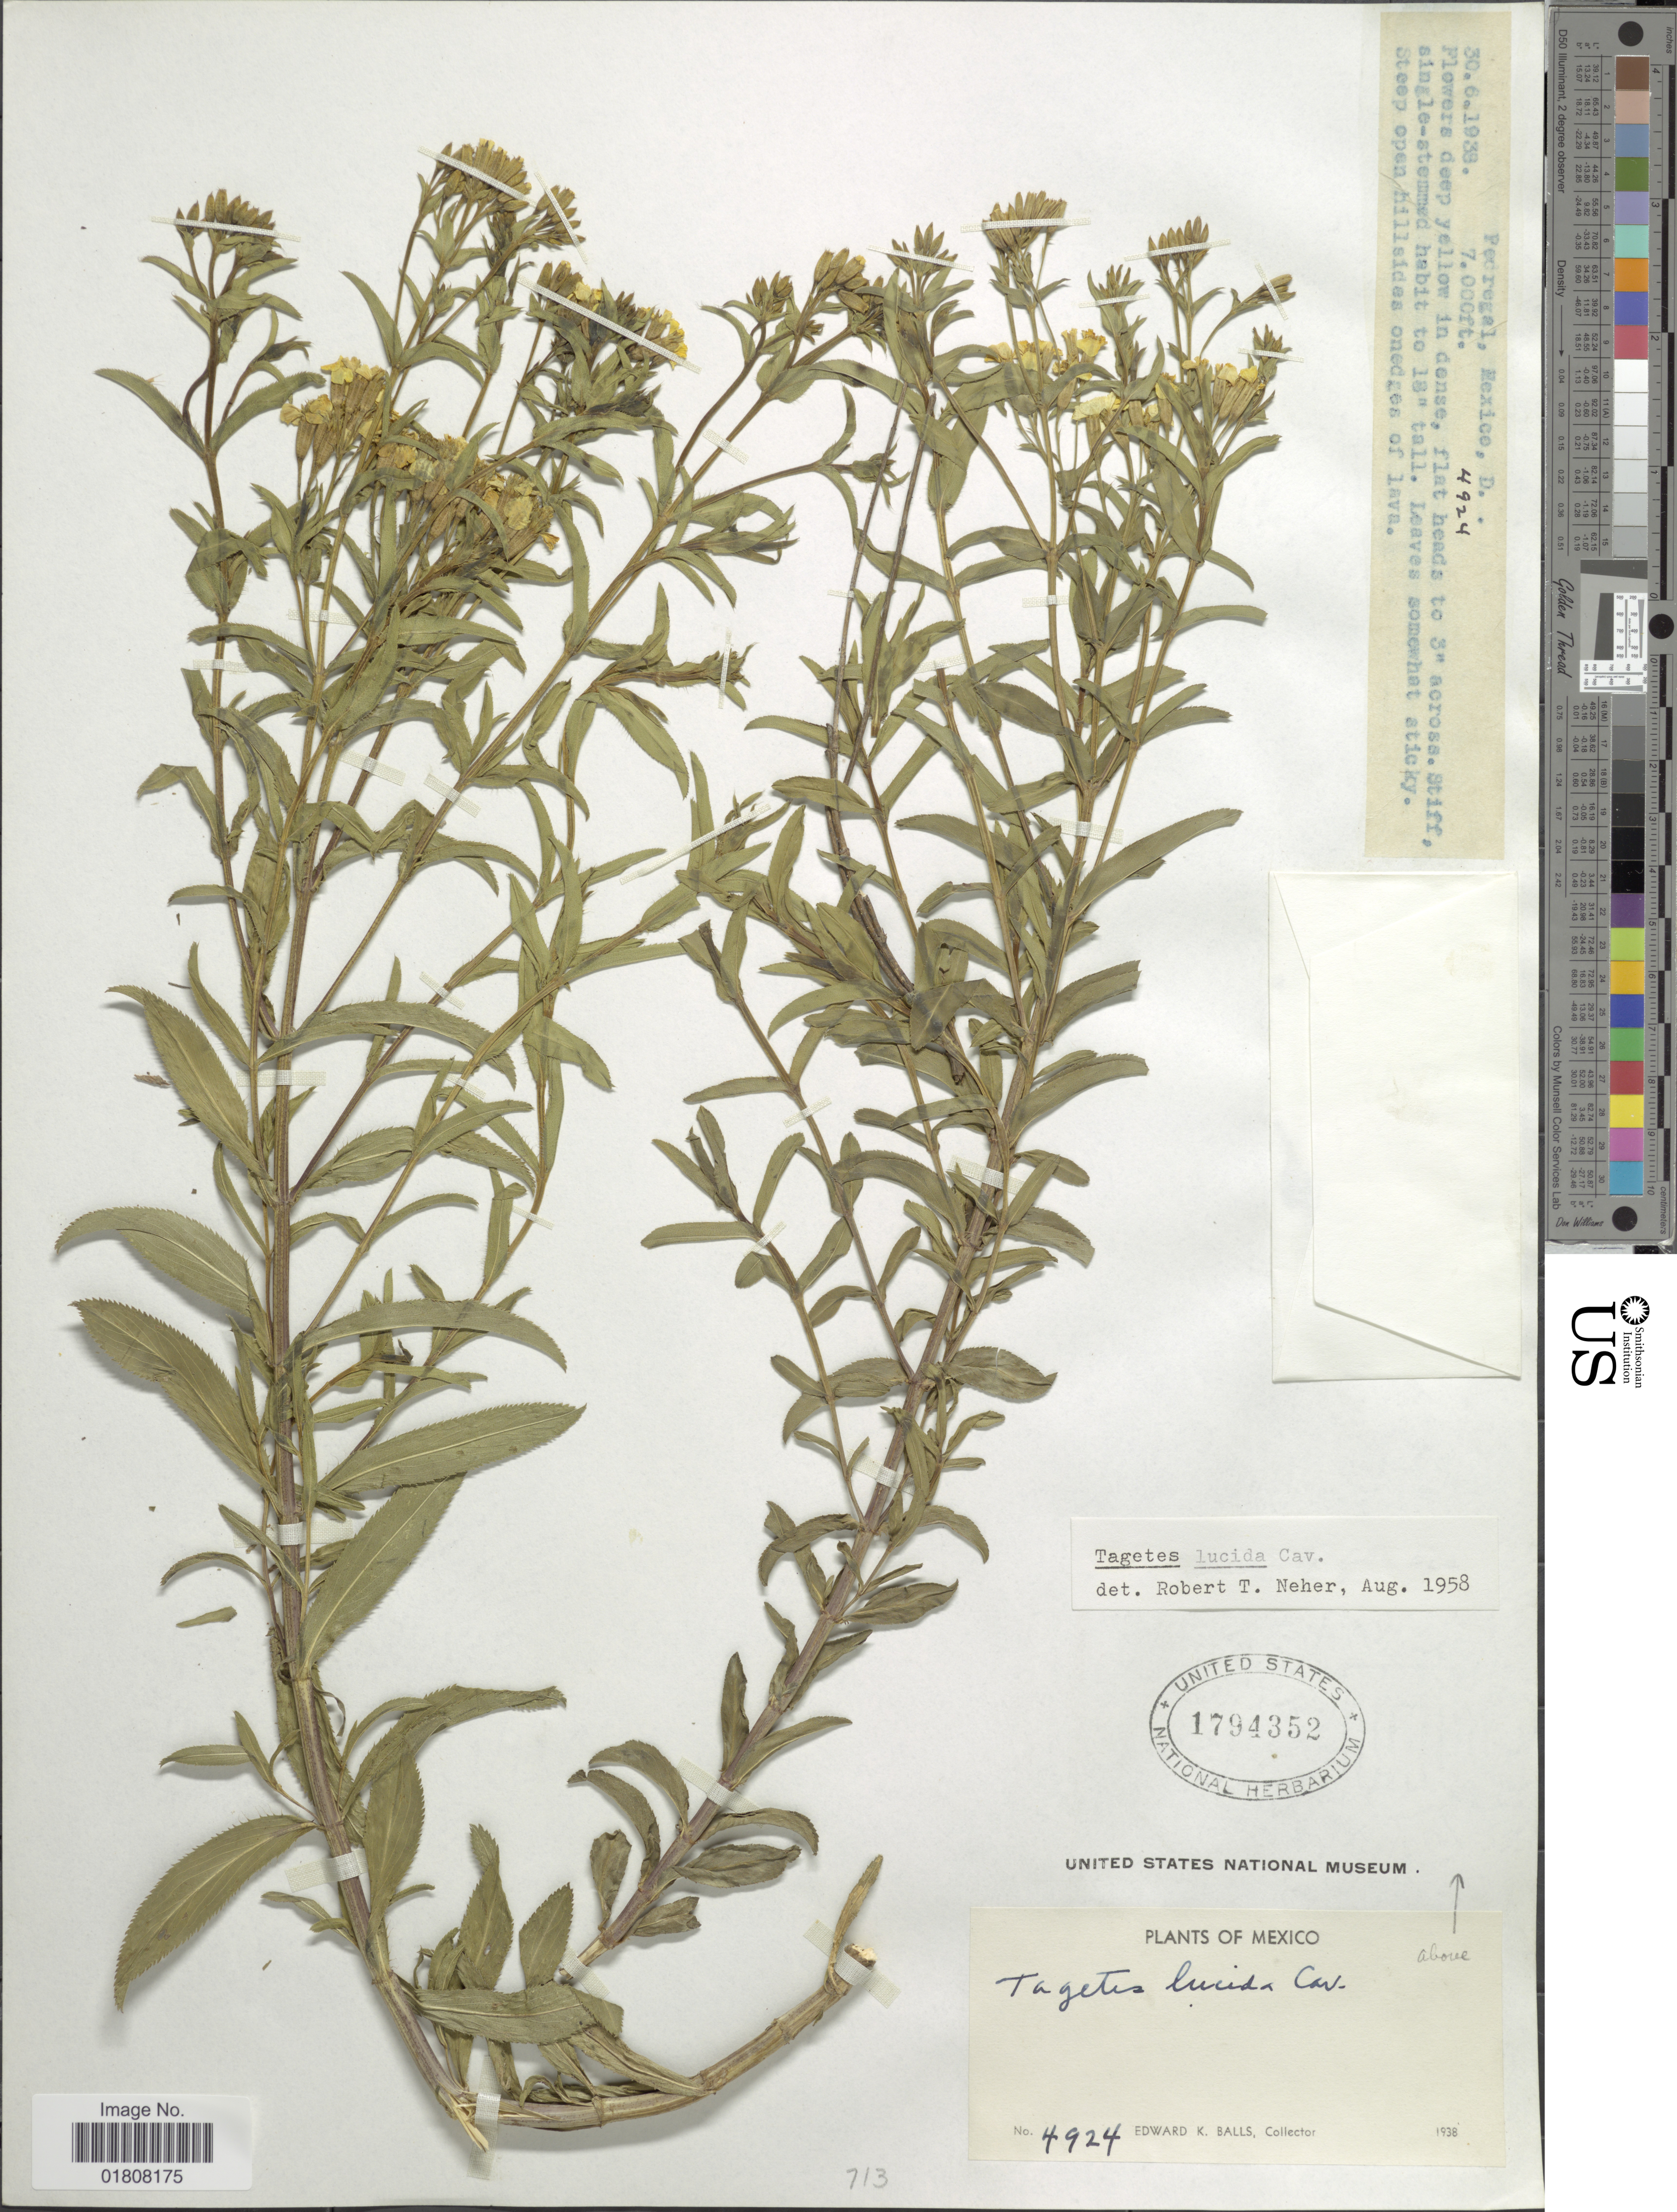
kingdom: Plantae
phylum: Tracheophyta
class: Magnoliopsida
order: Asterales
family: Asteraceae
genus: Tagetes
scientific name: Tagetes lucida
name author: Cav.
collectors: E. K. Balls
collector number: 4924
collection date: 1938-06-30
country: Mexico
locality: Pedregal, D.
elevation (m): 2134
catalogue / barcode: US 1794352